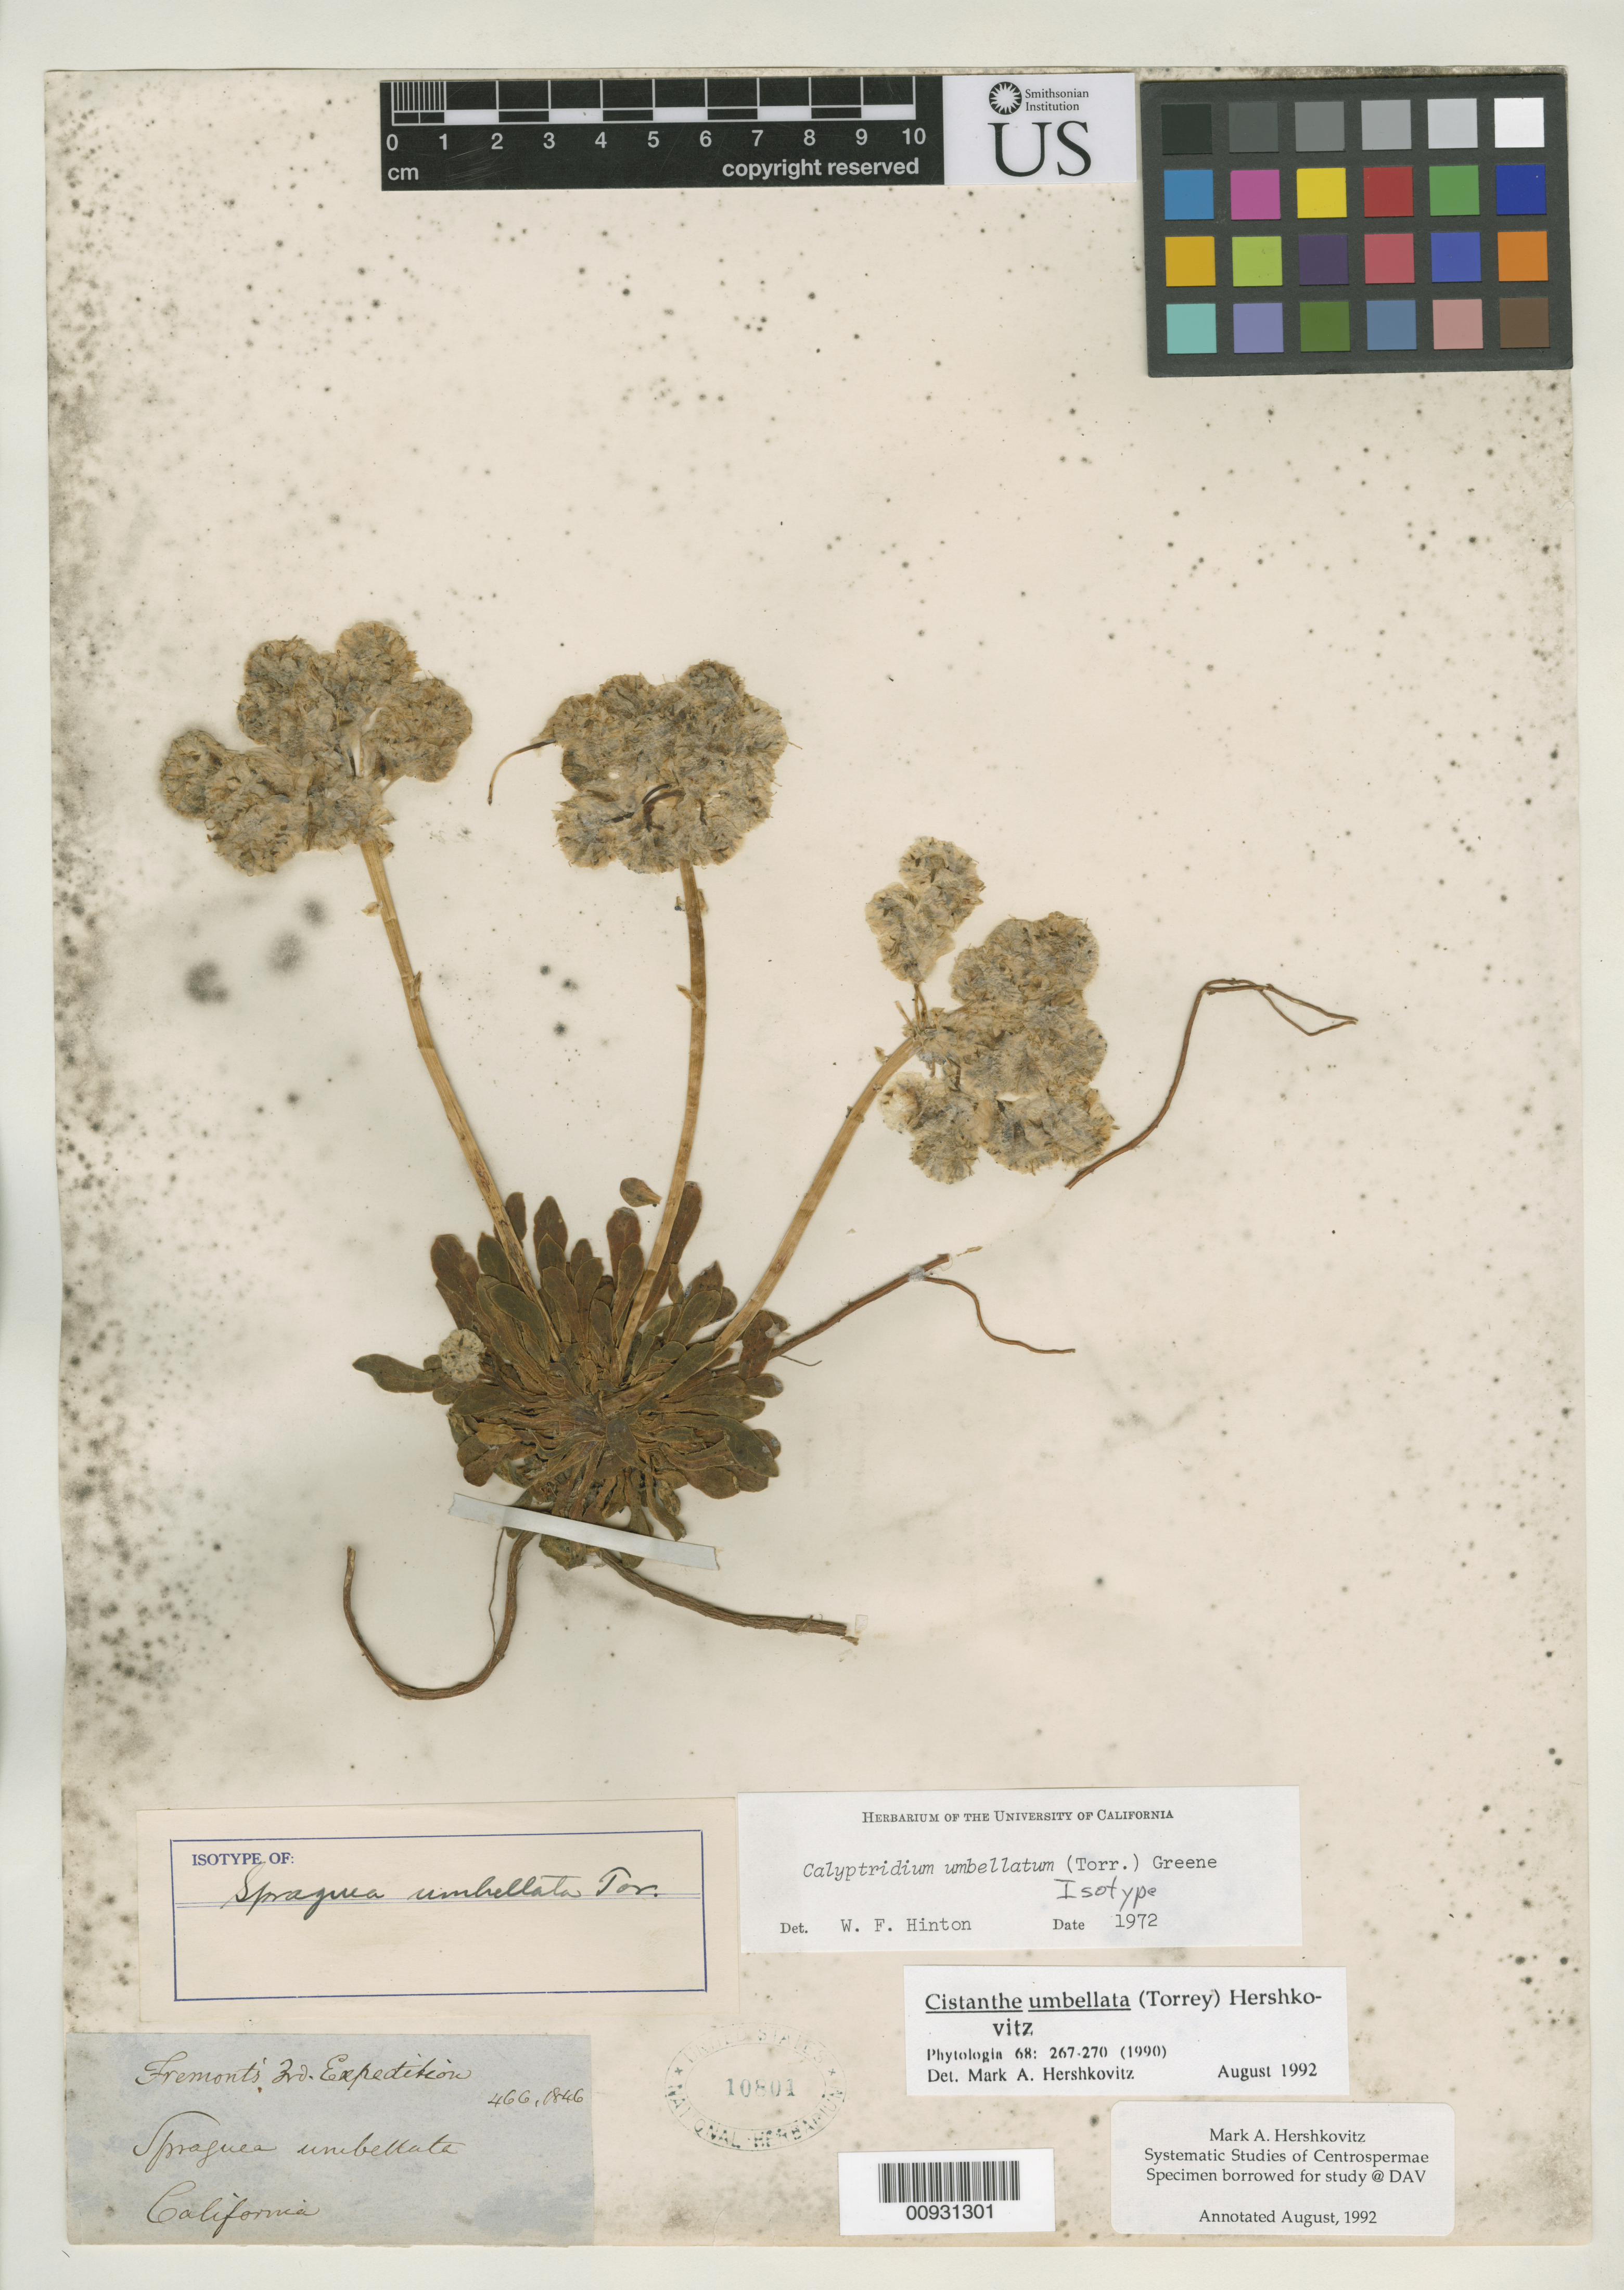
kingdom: Plantae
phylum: Tracheophyta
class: Magnoliopsida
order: Caryophyllales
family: Montiaceae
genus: Spraguea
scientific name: Spraguea umbellata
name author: Torr.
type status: Isotype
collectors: J. C. Frémont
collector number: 466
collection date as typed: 1846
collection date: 1846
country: United States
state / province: California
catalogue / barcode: US 10801